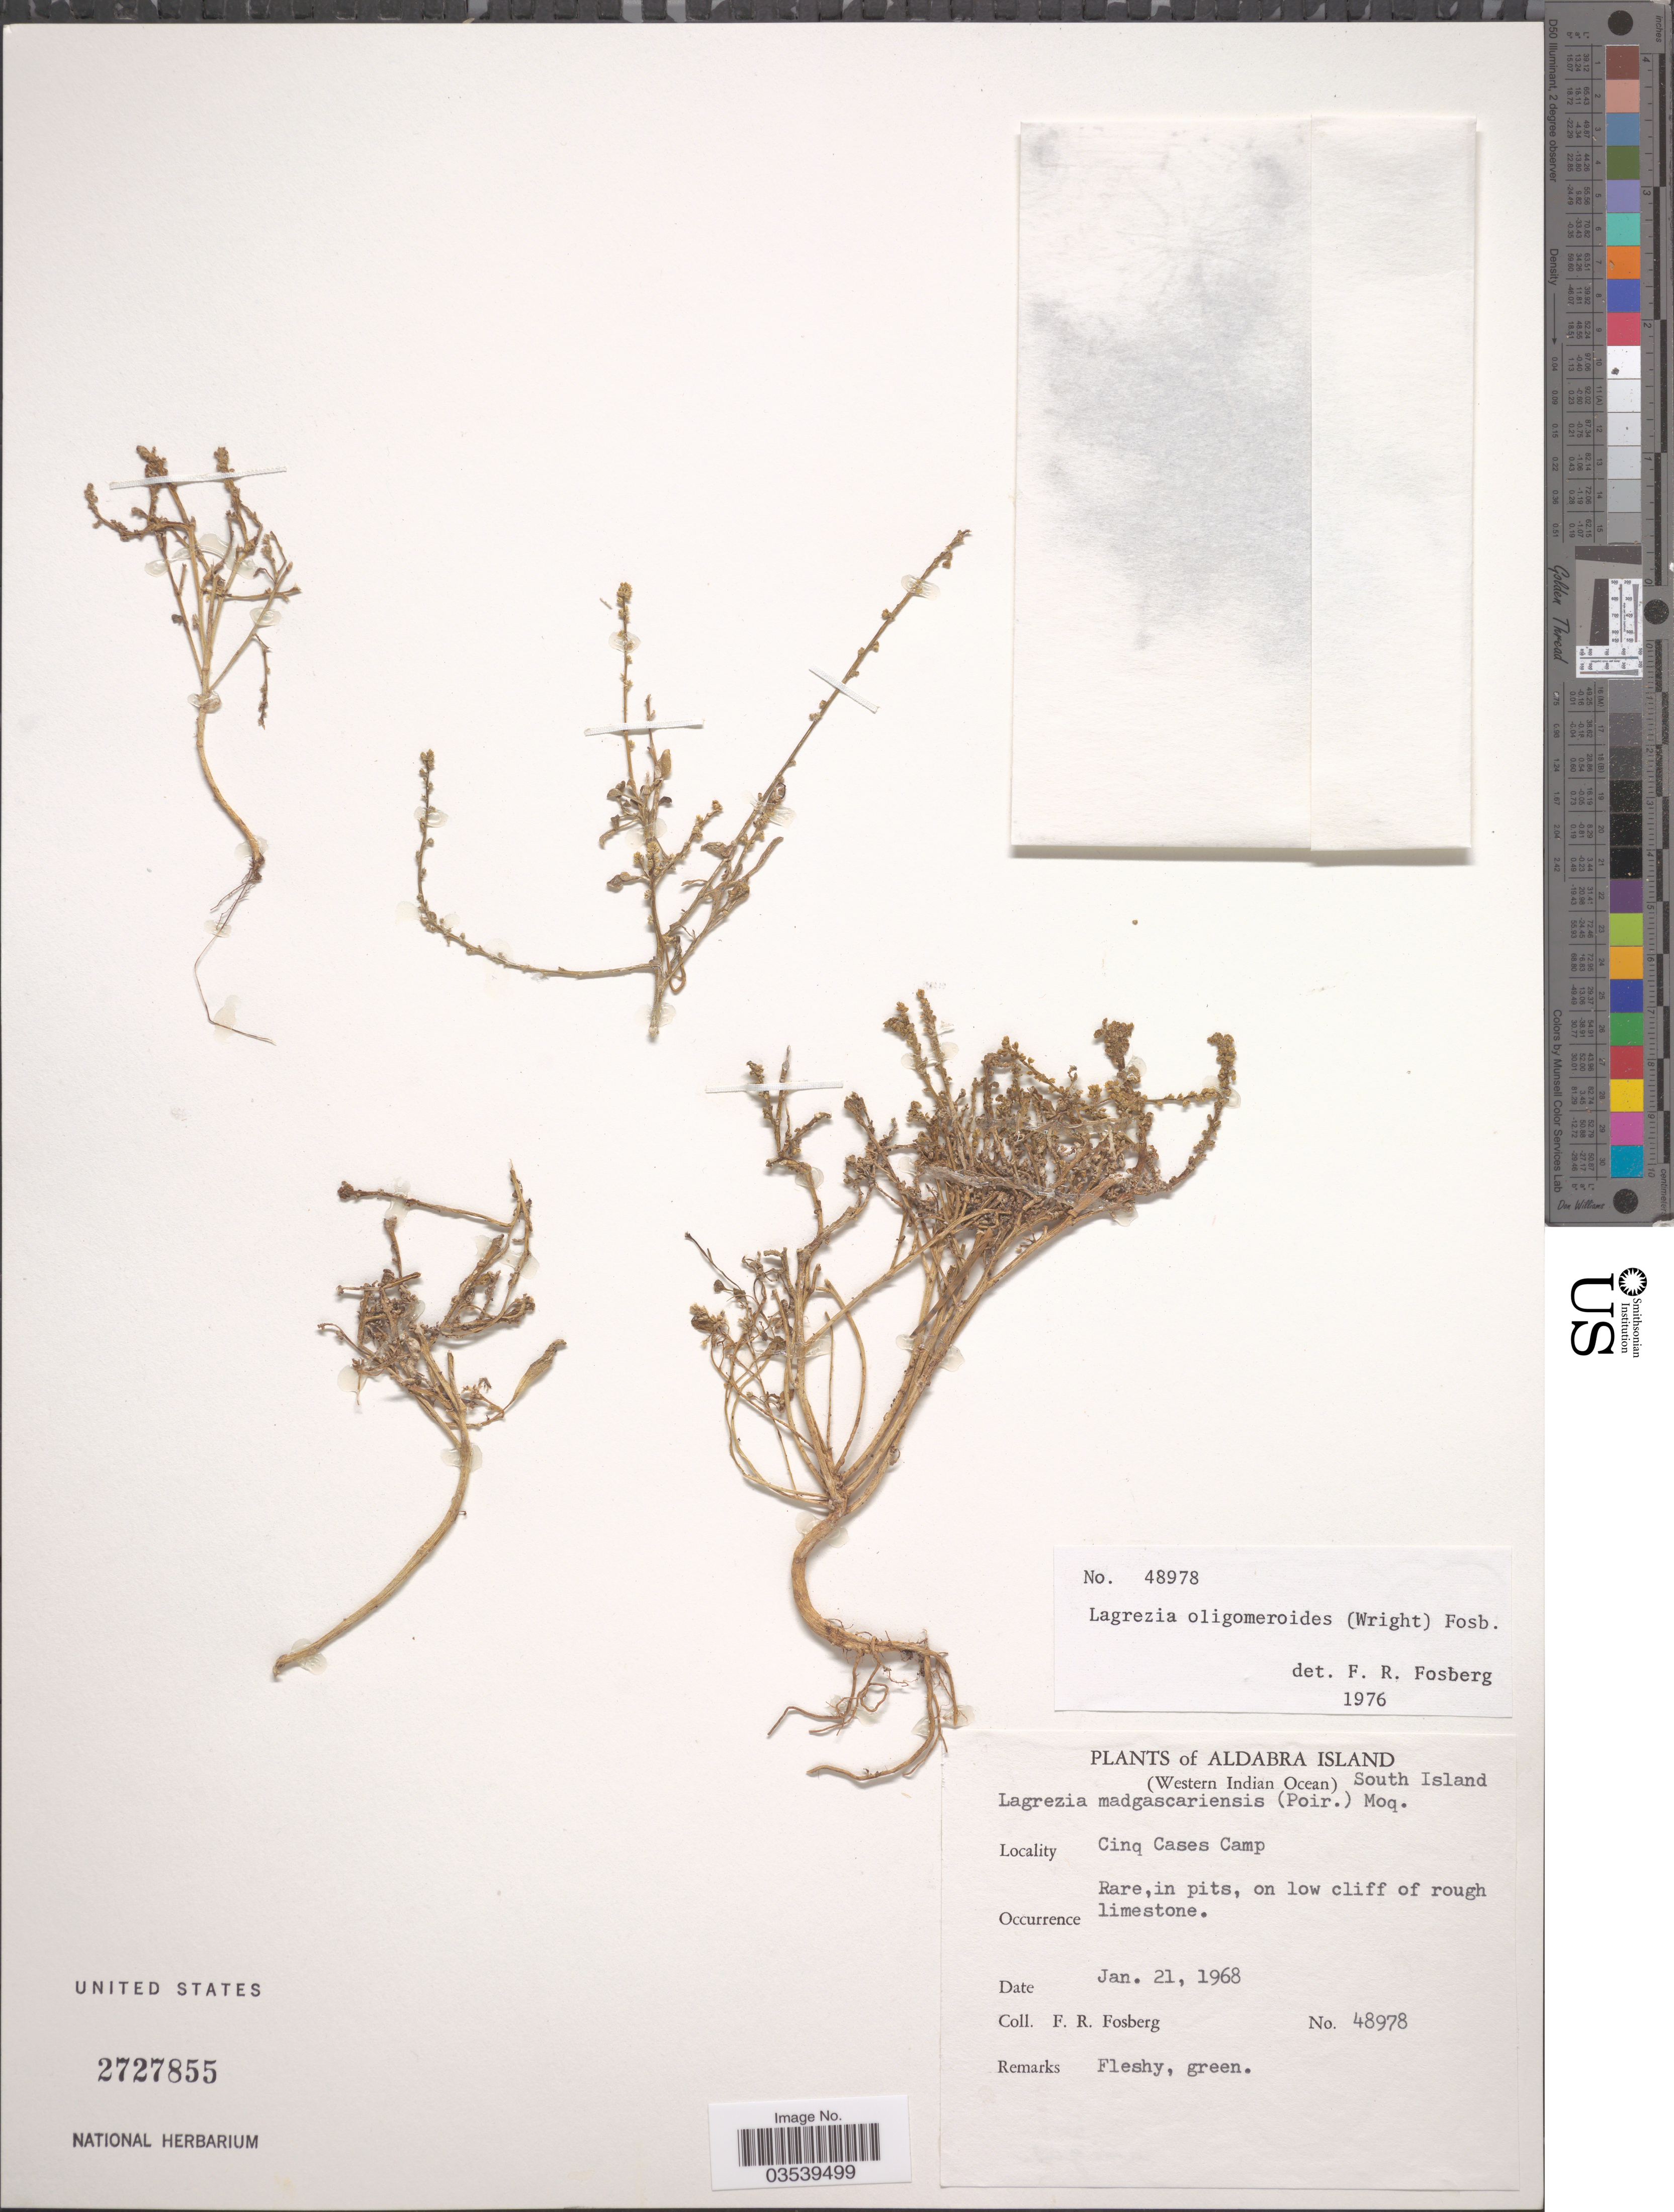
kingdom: Plantae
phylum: Tracheophyta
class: Magnoliopsida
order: Caryophyllales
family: Amaranthaceae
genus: Lagrezia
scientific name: Lagrezia oligomeroides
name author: (C.H. Wright) Fosberg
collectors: F. R. Fosberg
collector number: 48978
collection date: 1968-01-21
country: Seychelles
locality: Aldabra Island (Western Indian Ocean) South Island. Cinq Cases Camp.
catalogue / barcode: US 2727855